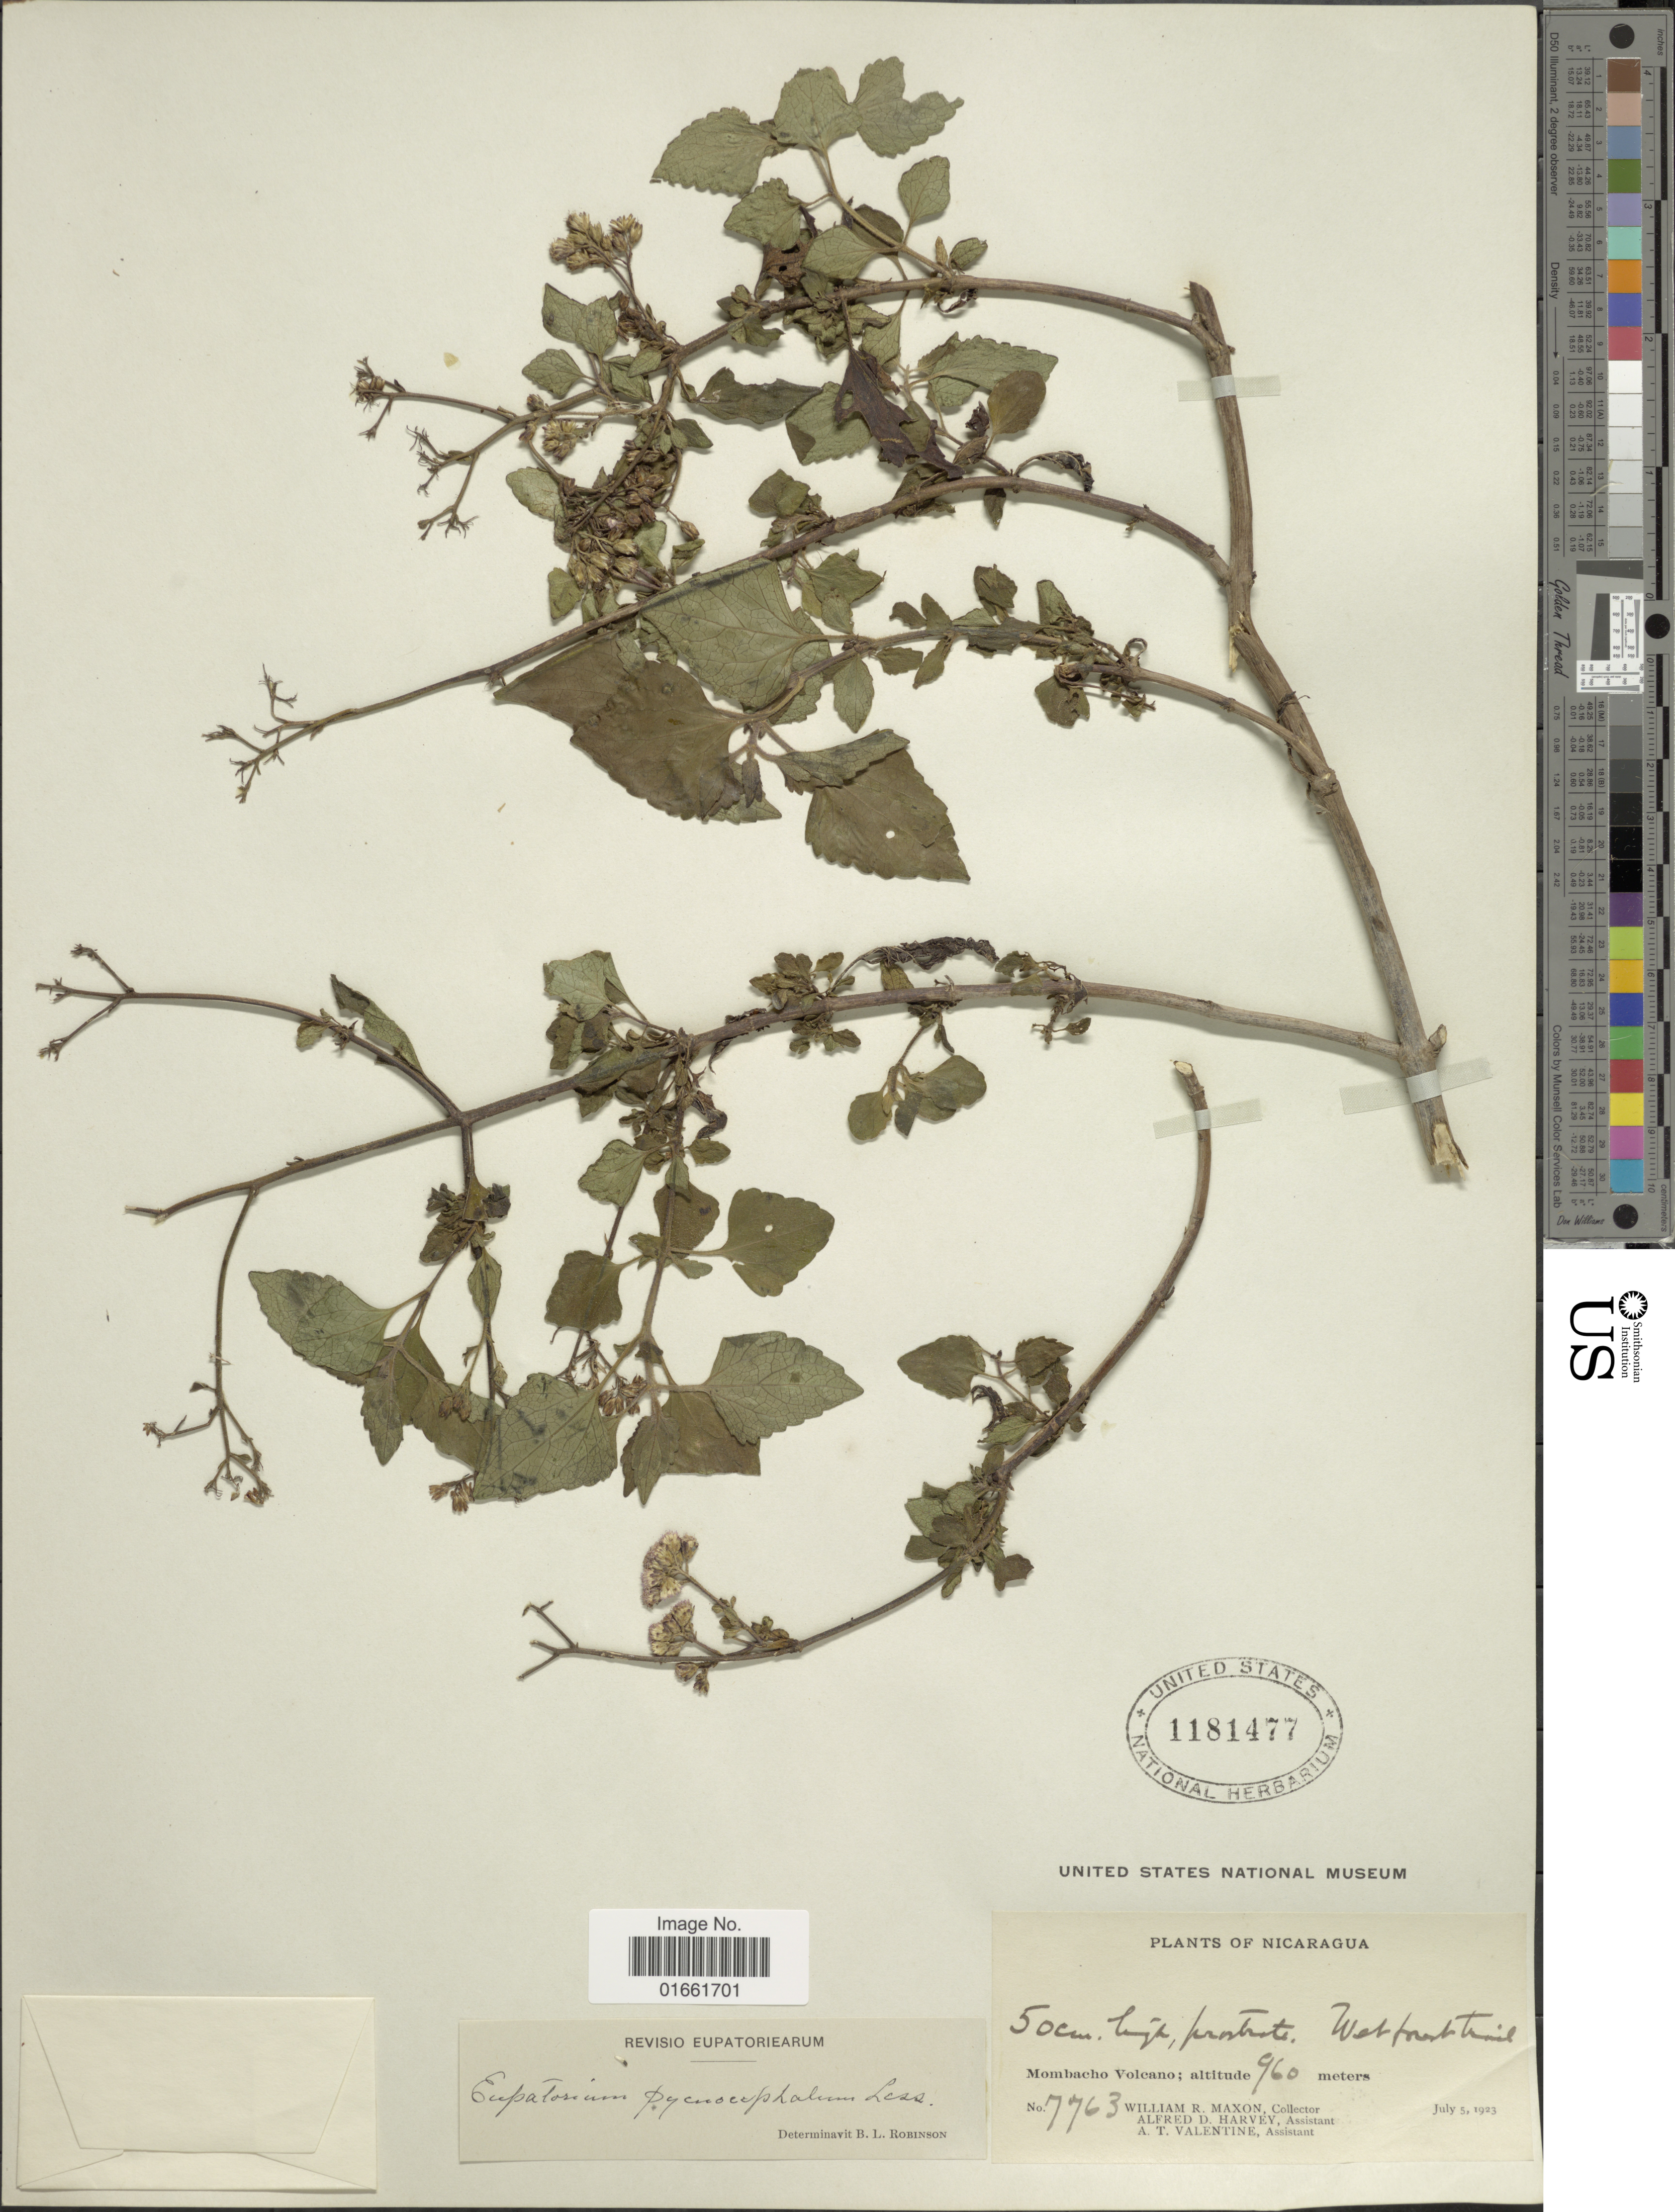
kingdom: Plantae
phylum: Tracheophyta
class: Magnoliopsida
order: Asterales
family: Asteraceae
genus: Fleischmannia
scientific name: Fleischmannia pratensis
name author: (Klatt) R.M. King & H. Rob.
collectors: W. R. Maxon, A. D. Harvey & A. Valentine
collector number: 7763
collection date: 1923-07-05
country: Nicaragua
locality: Mombacho Volcano.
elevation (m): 960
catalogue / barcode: US 1181477